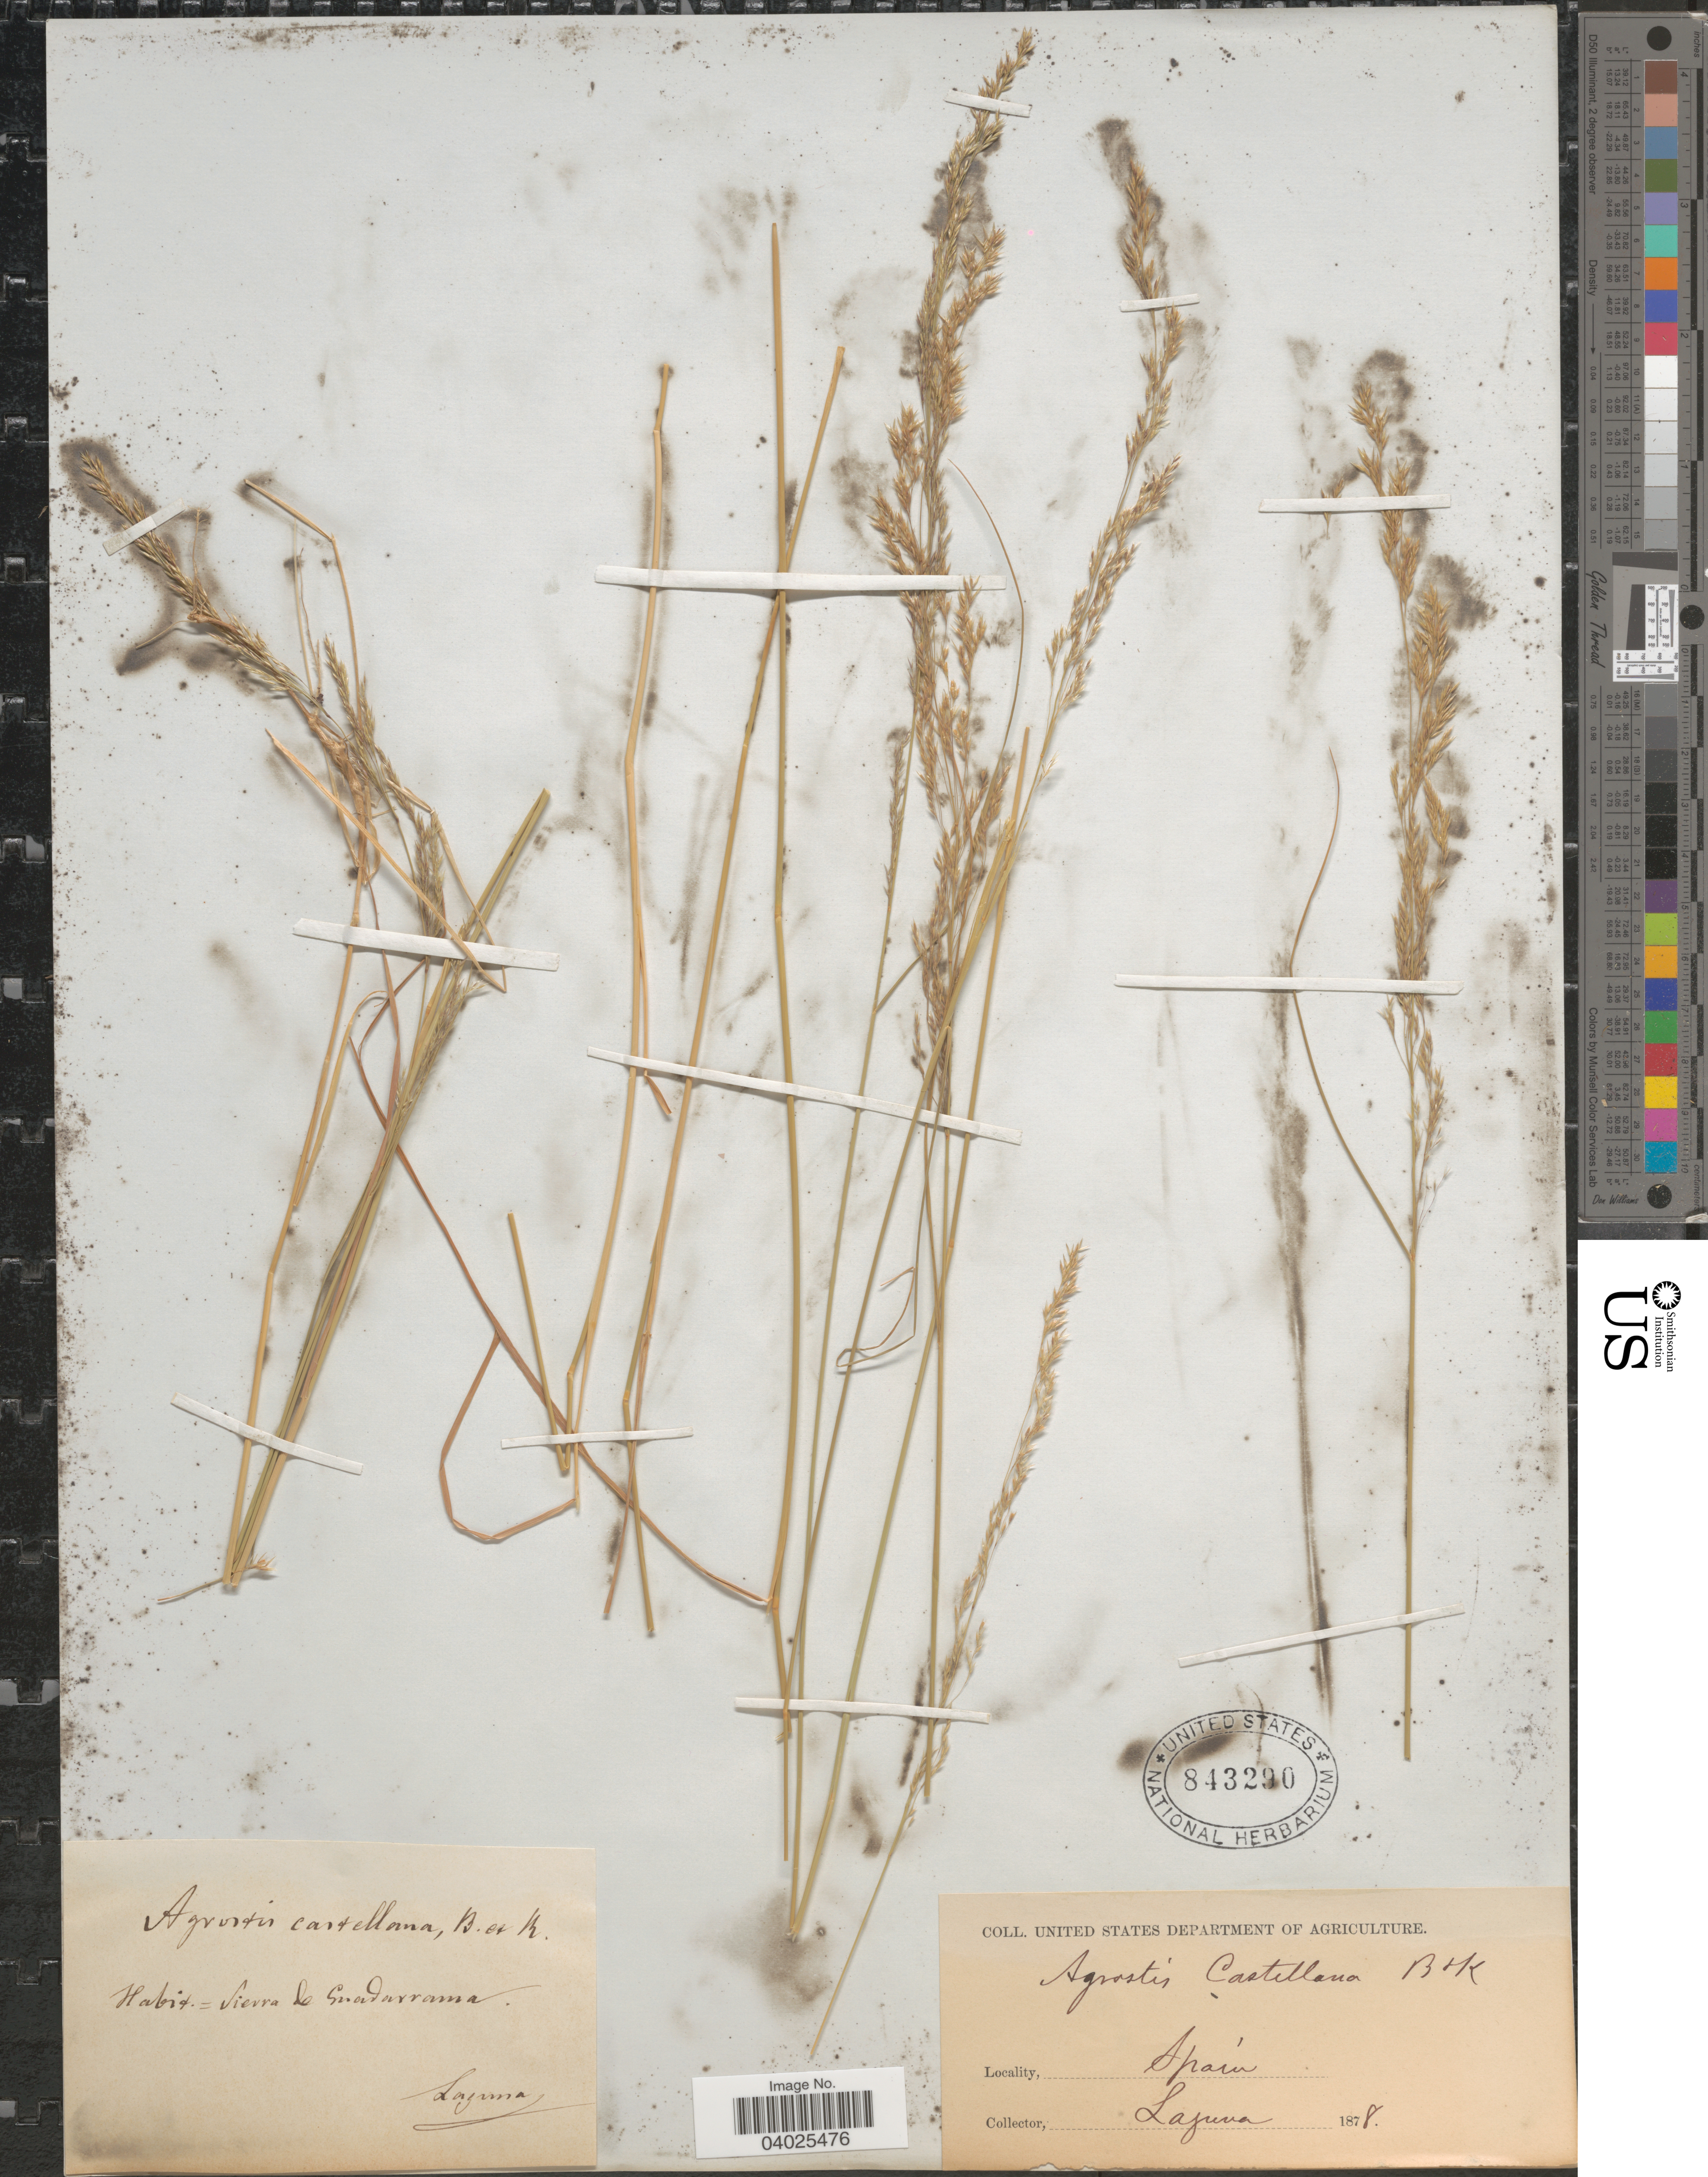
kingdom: Plantae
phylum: Tracheophyta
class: Liliopsida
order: Poales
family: Poaceae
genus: Agrostis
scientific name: Agrostis castellana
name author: Boiss. & Reut.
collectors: -. Laguna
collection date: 1878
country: Spain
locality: Sierra de Guadarrama.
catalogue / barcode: US 843290